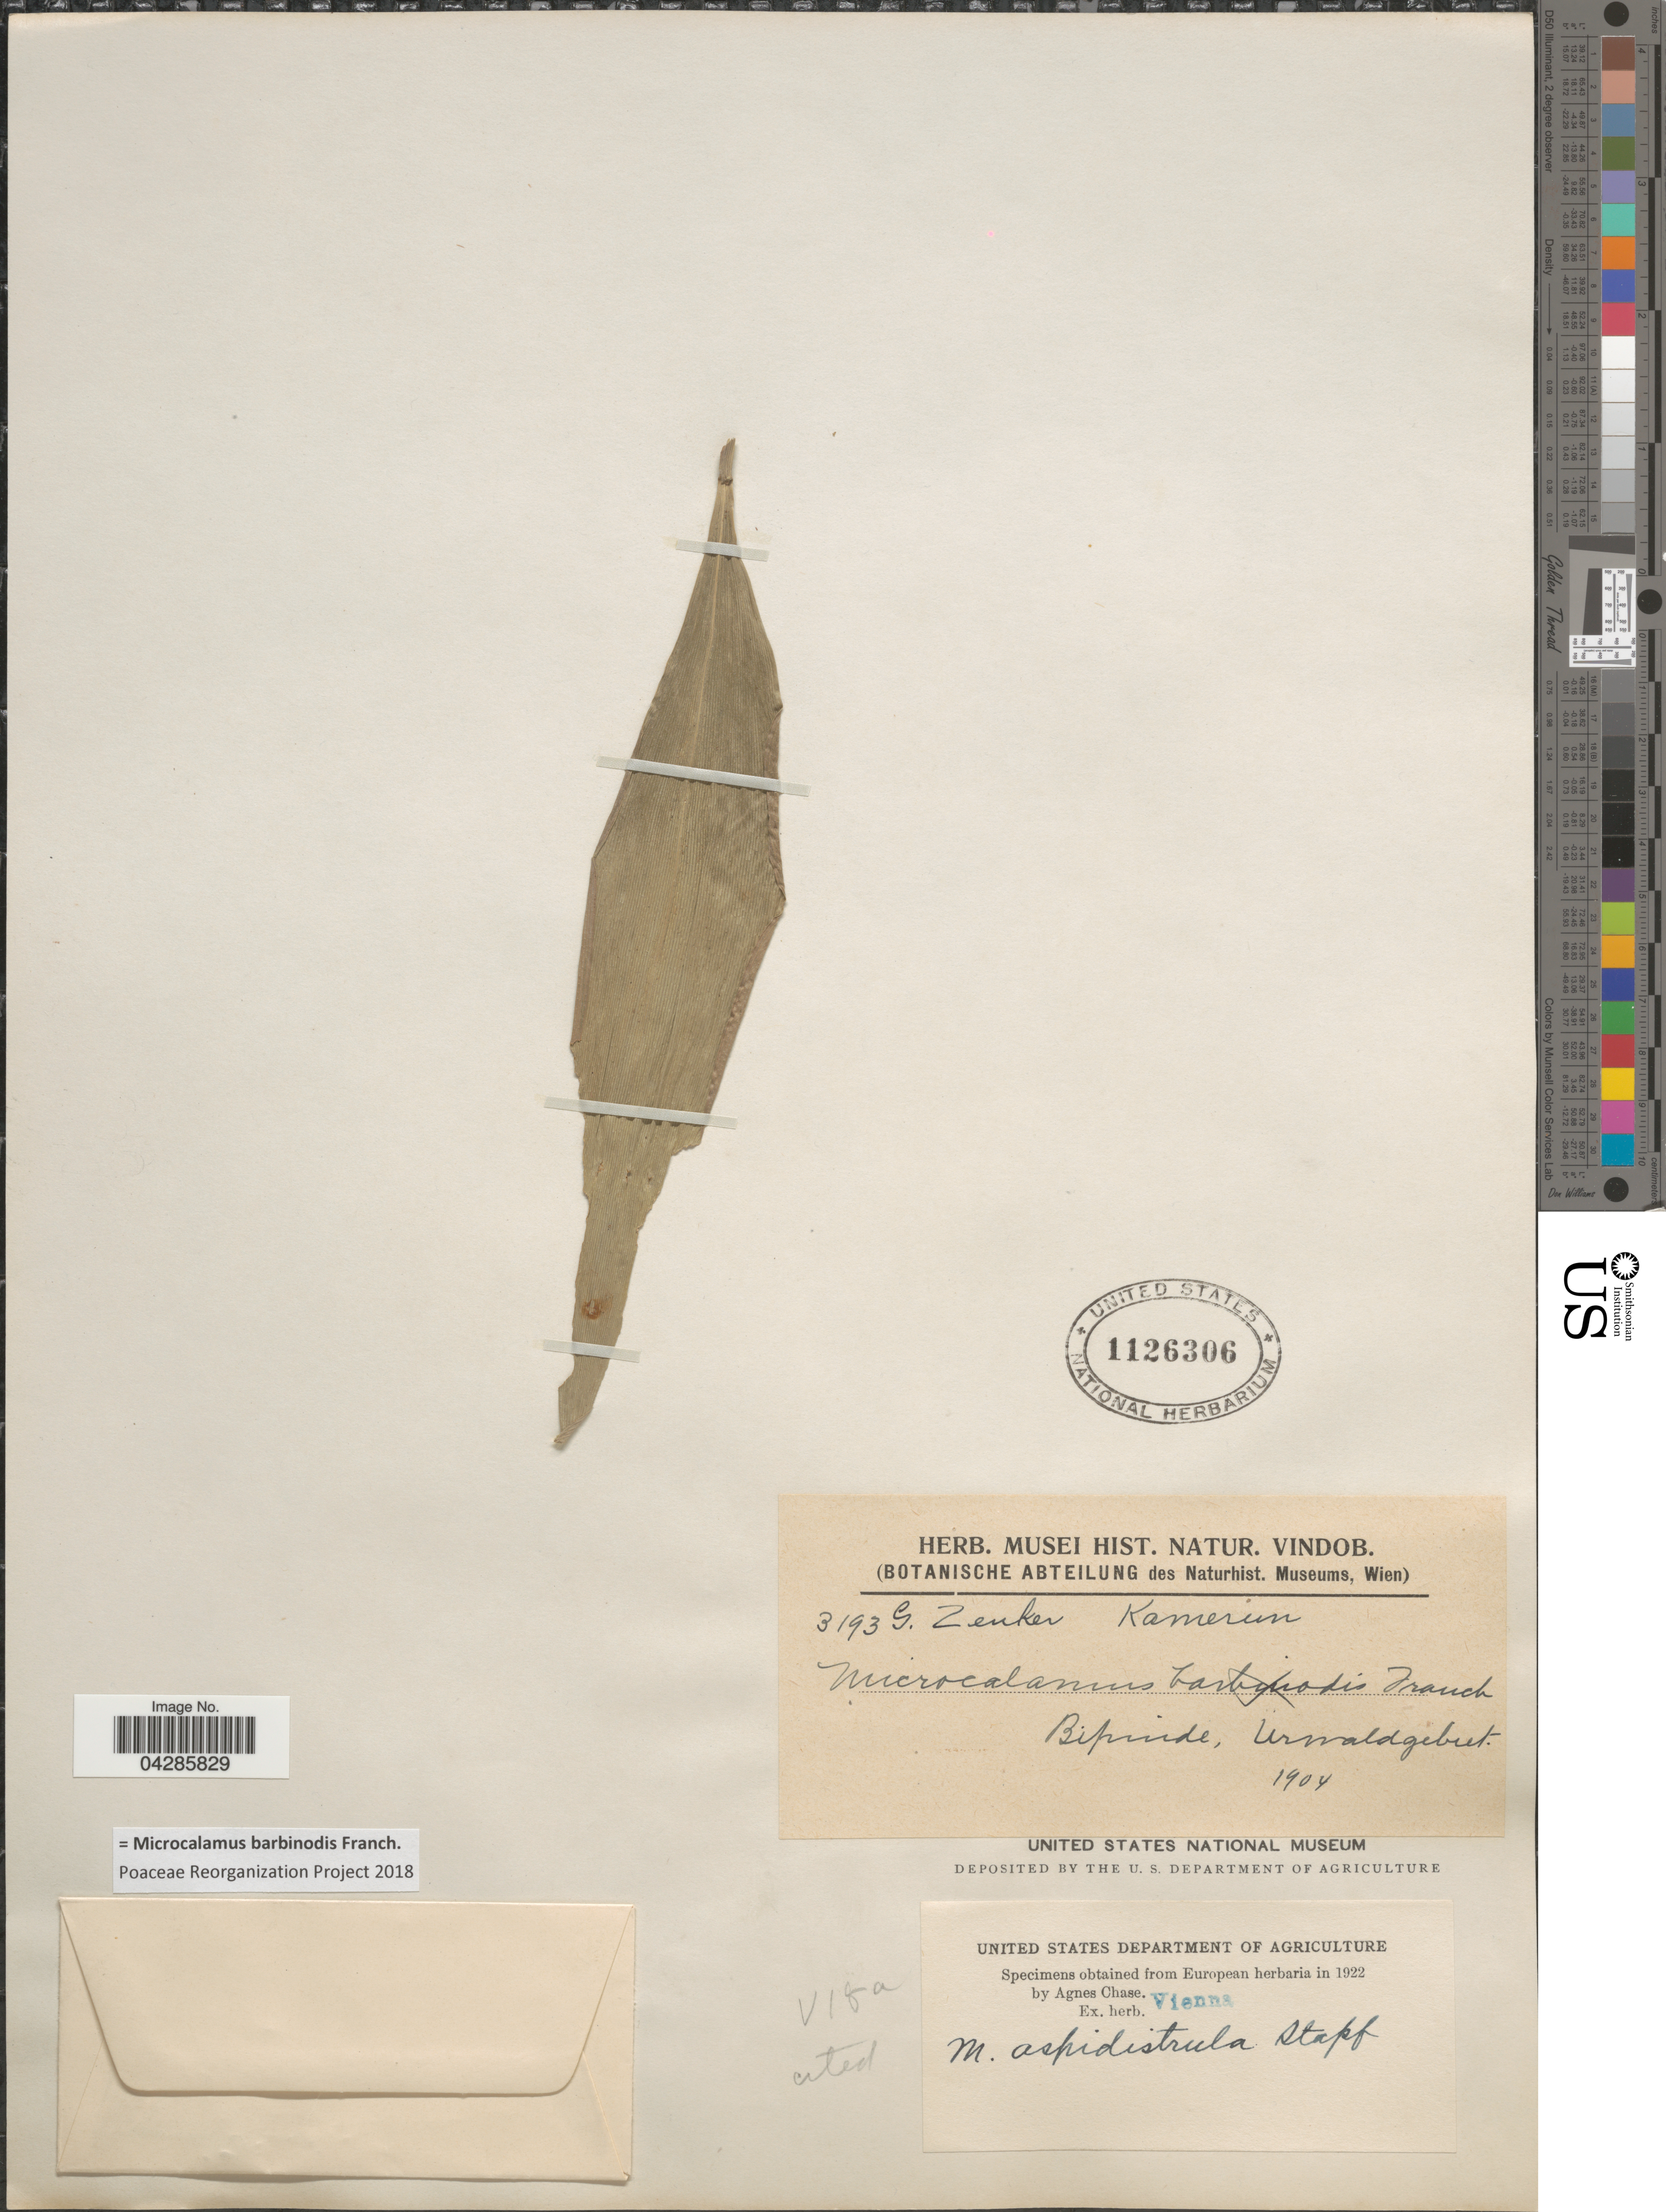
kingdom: Plantae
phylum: Tracheophyta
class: Liliopsida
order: Poales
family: Poaceae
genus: Microcalamus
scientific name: Microcalamus barbinodis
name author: Franch.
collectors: G. A. Zenker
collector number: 3193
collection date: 1904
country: Cameroon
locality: Kamerun. Bipinde, Urwaldgebut.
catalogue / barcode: US 1126306